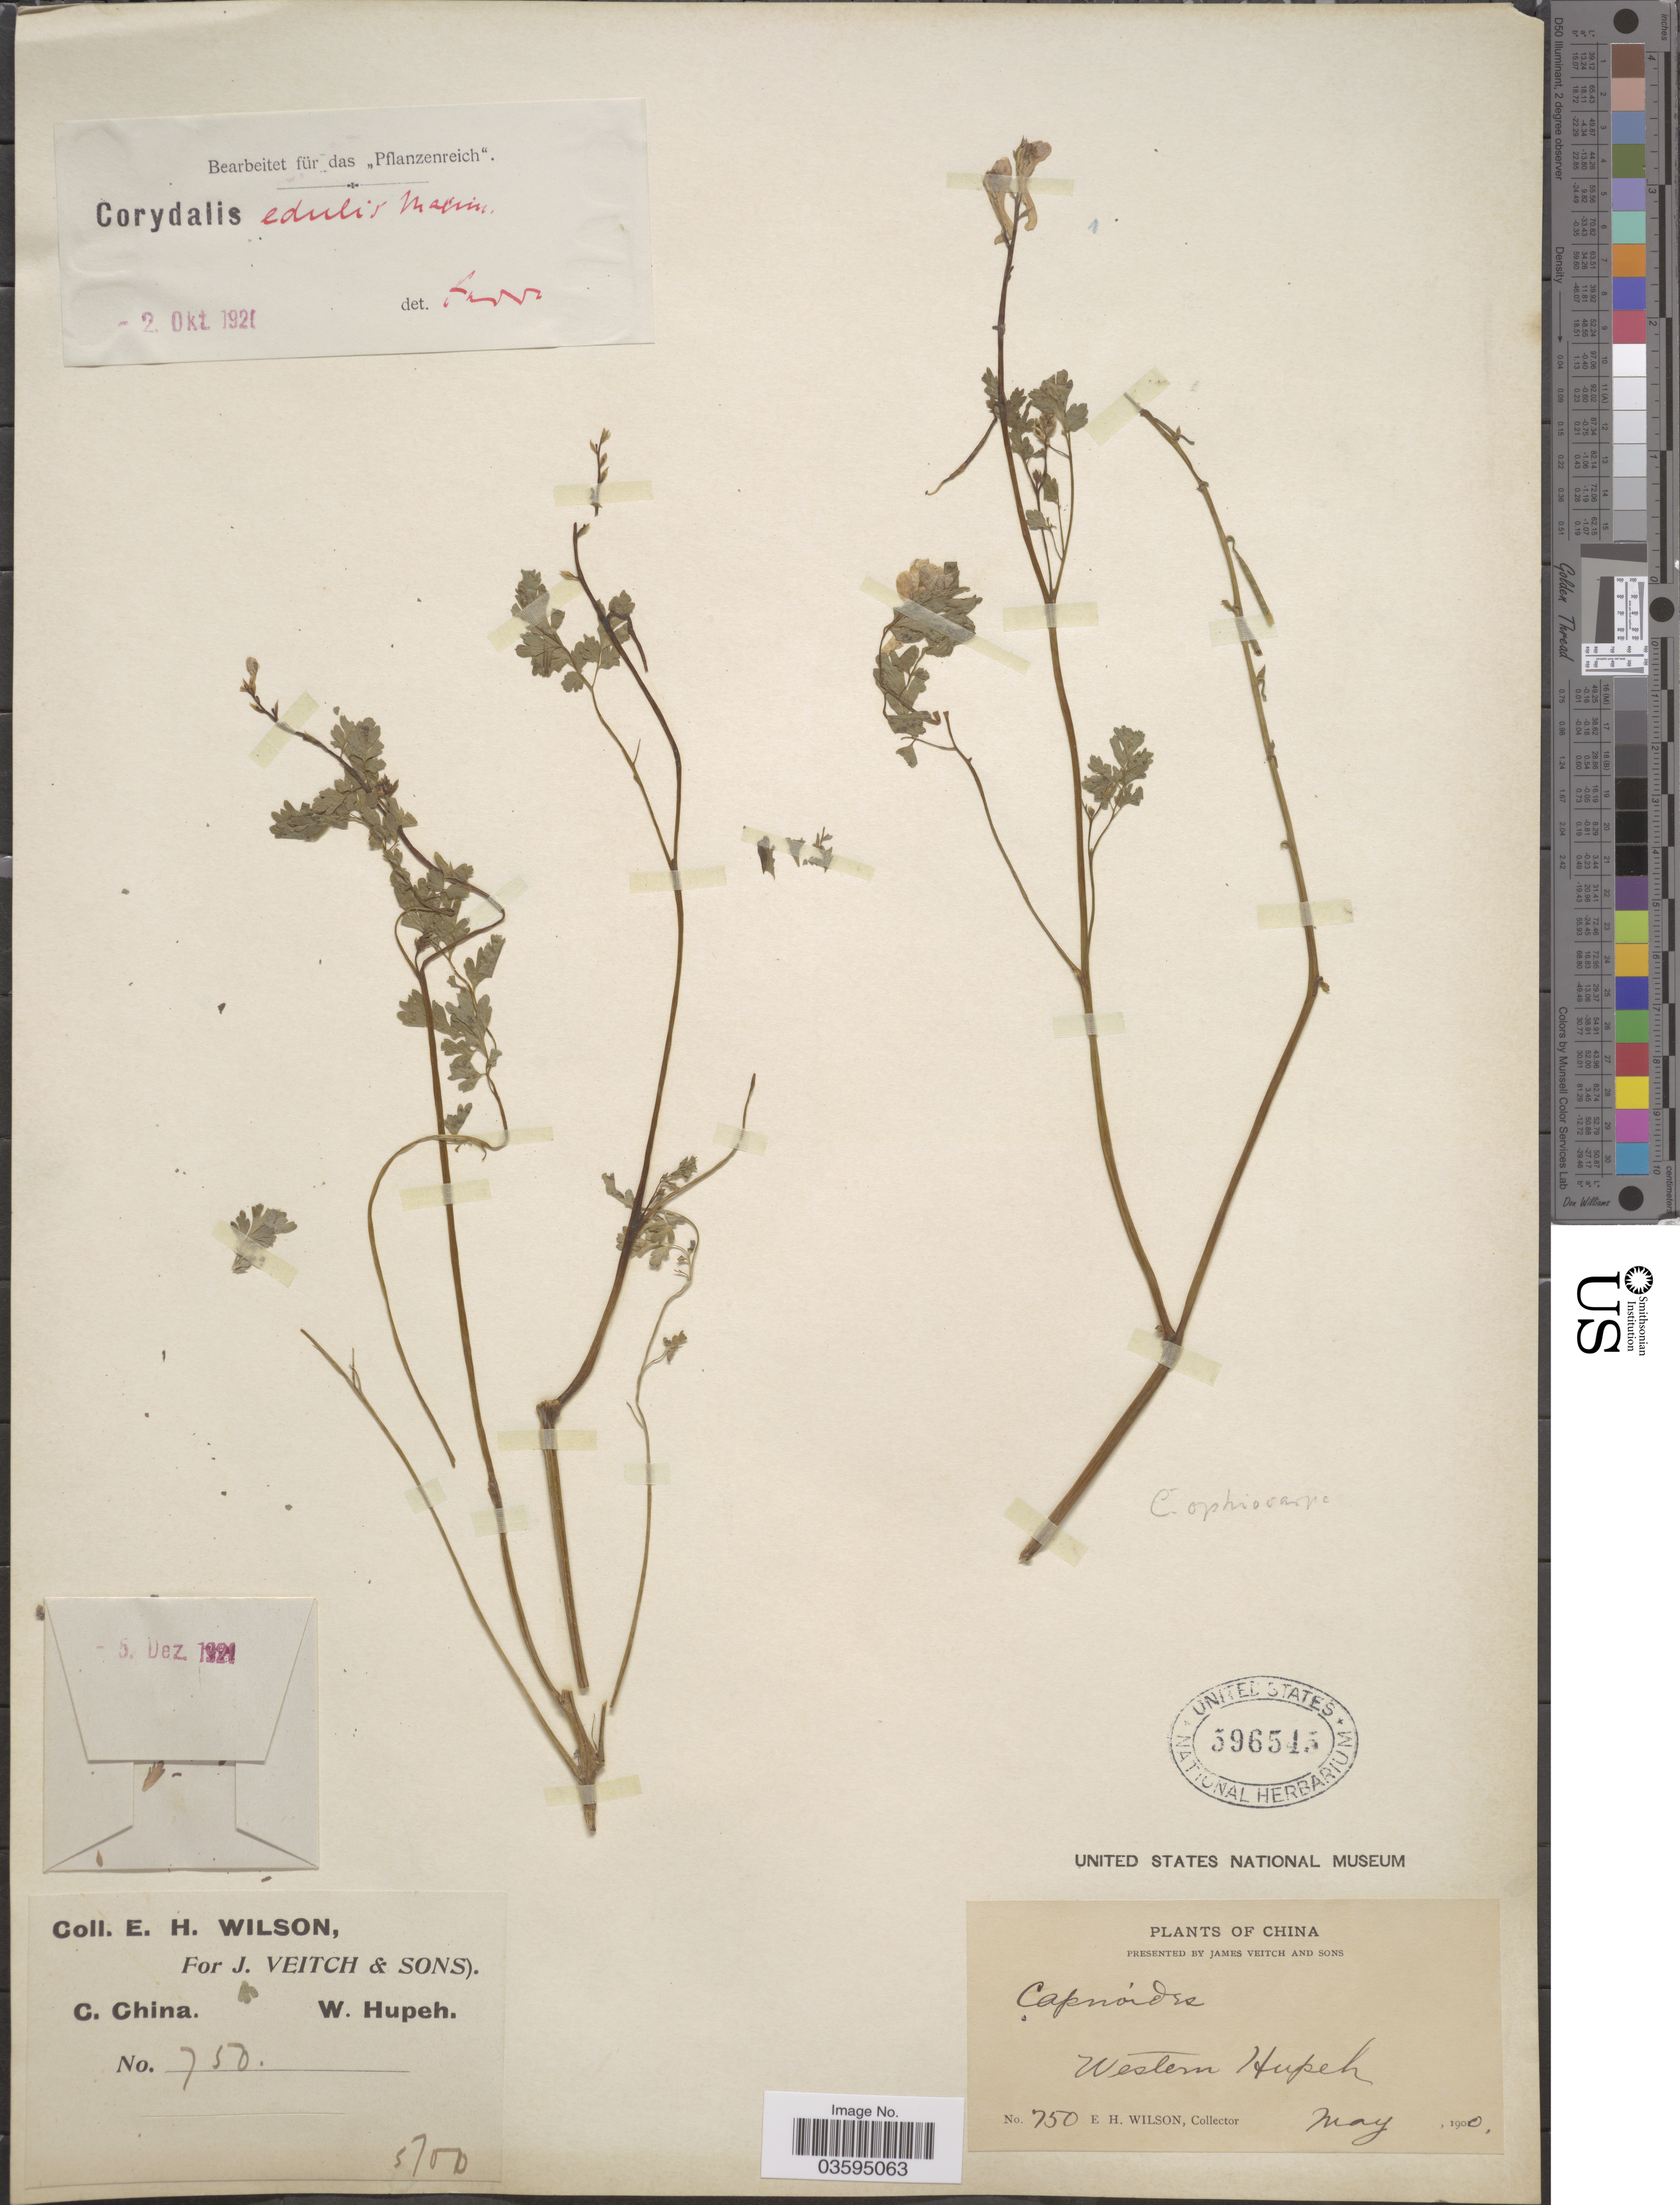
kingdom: Plantae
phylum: Tracheophyta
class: Magnoliopsida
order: Ranunculales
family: Papaveraceae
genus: Corydalis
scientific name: Corydalis edulis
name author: Maxim.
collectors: E. Wilson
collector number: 750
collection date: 1900-05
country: China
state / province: Hubei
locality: C. China. Western Hupeh.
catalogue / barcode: US 596545